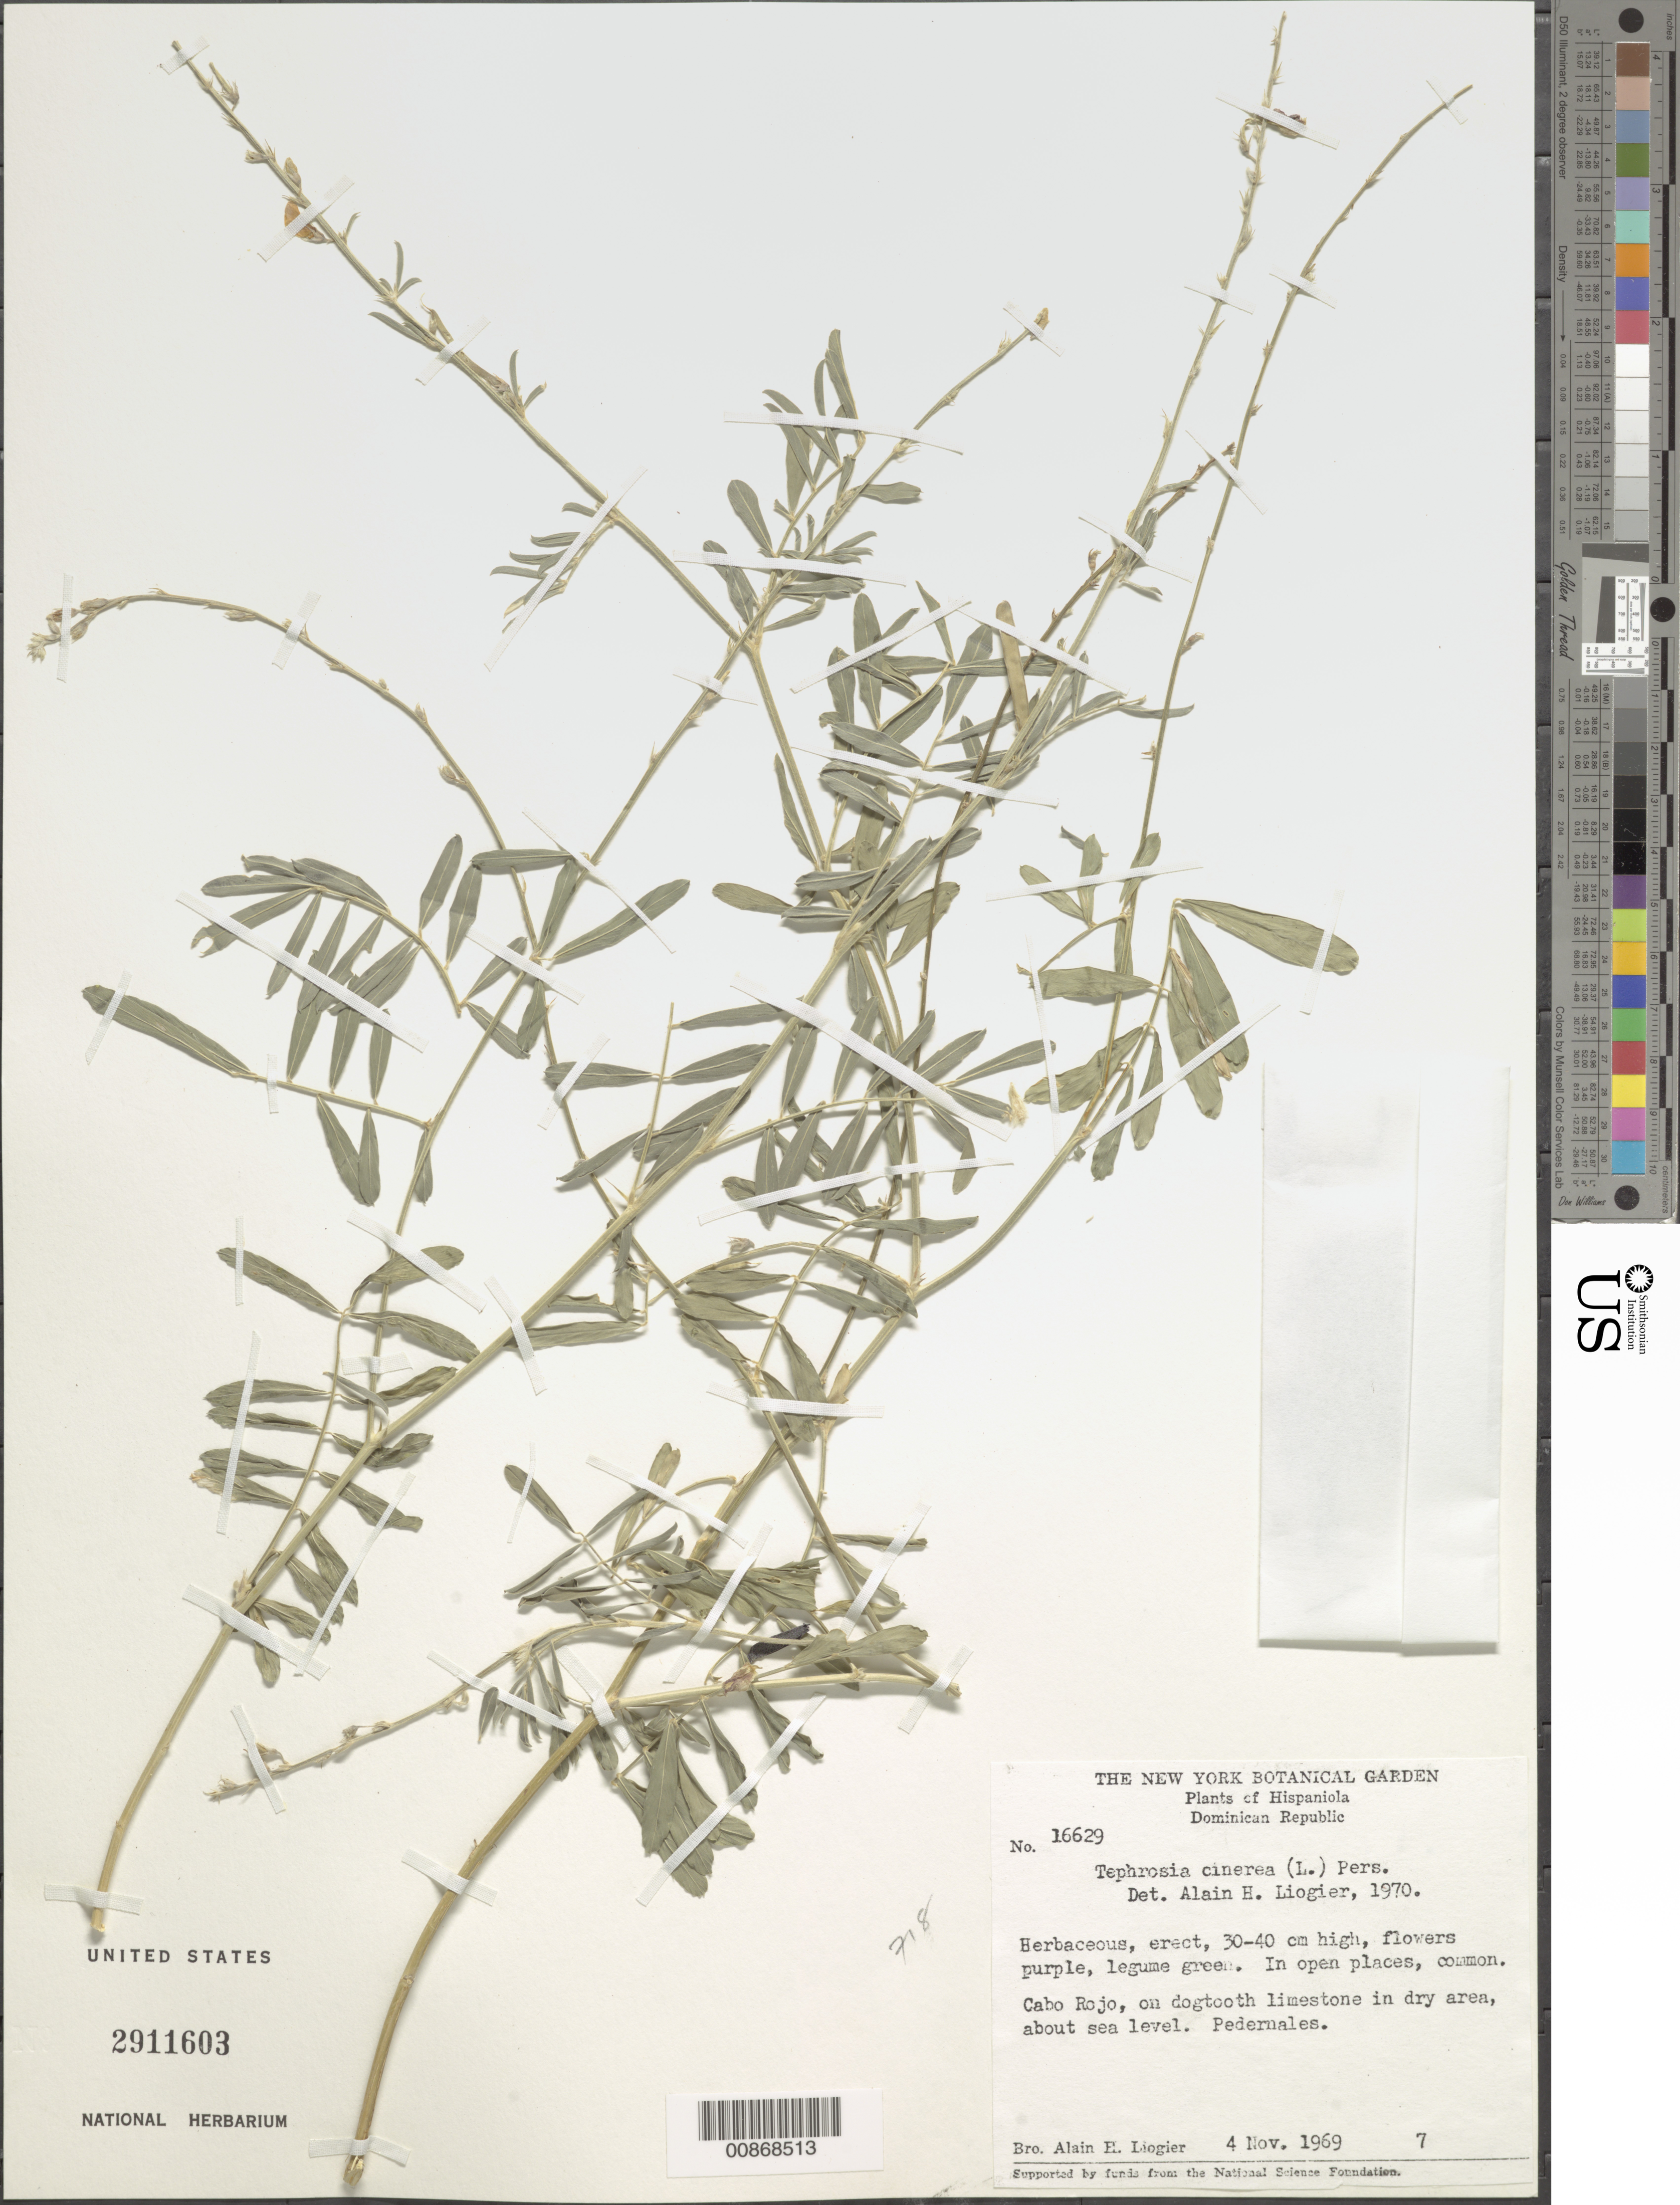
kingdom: Plantae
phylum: Tracheophyta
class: Magnoliopsida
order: Fabales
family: Fabaceae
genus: Tephrosia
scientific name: Tephrosia cinerea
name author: (L.) Pers.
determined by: Liogier, Alain H.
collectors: A. H. Liogier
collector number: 16629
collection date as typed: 04 Nov 1969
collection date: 1969-11-04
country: Dominican Republic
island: Hispaniola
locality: Cabo Rojo, Pedernales.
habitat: In open places. On dogtooth limestone in dry area.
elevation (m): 0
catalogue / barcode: US 2911603